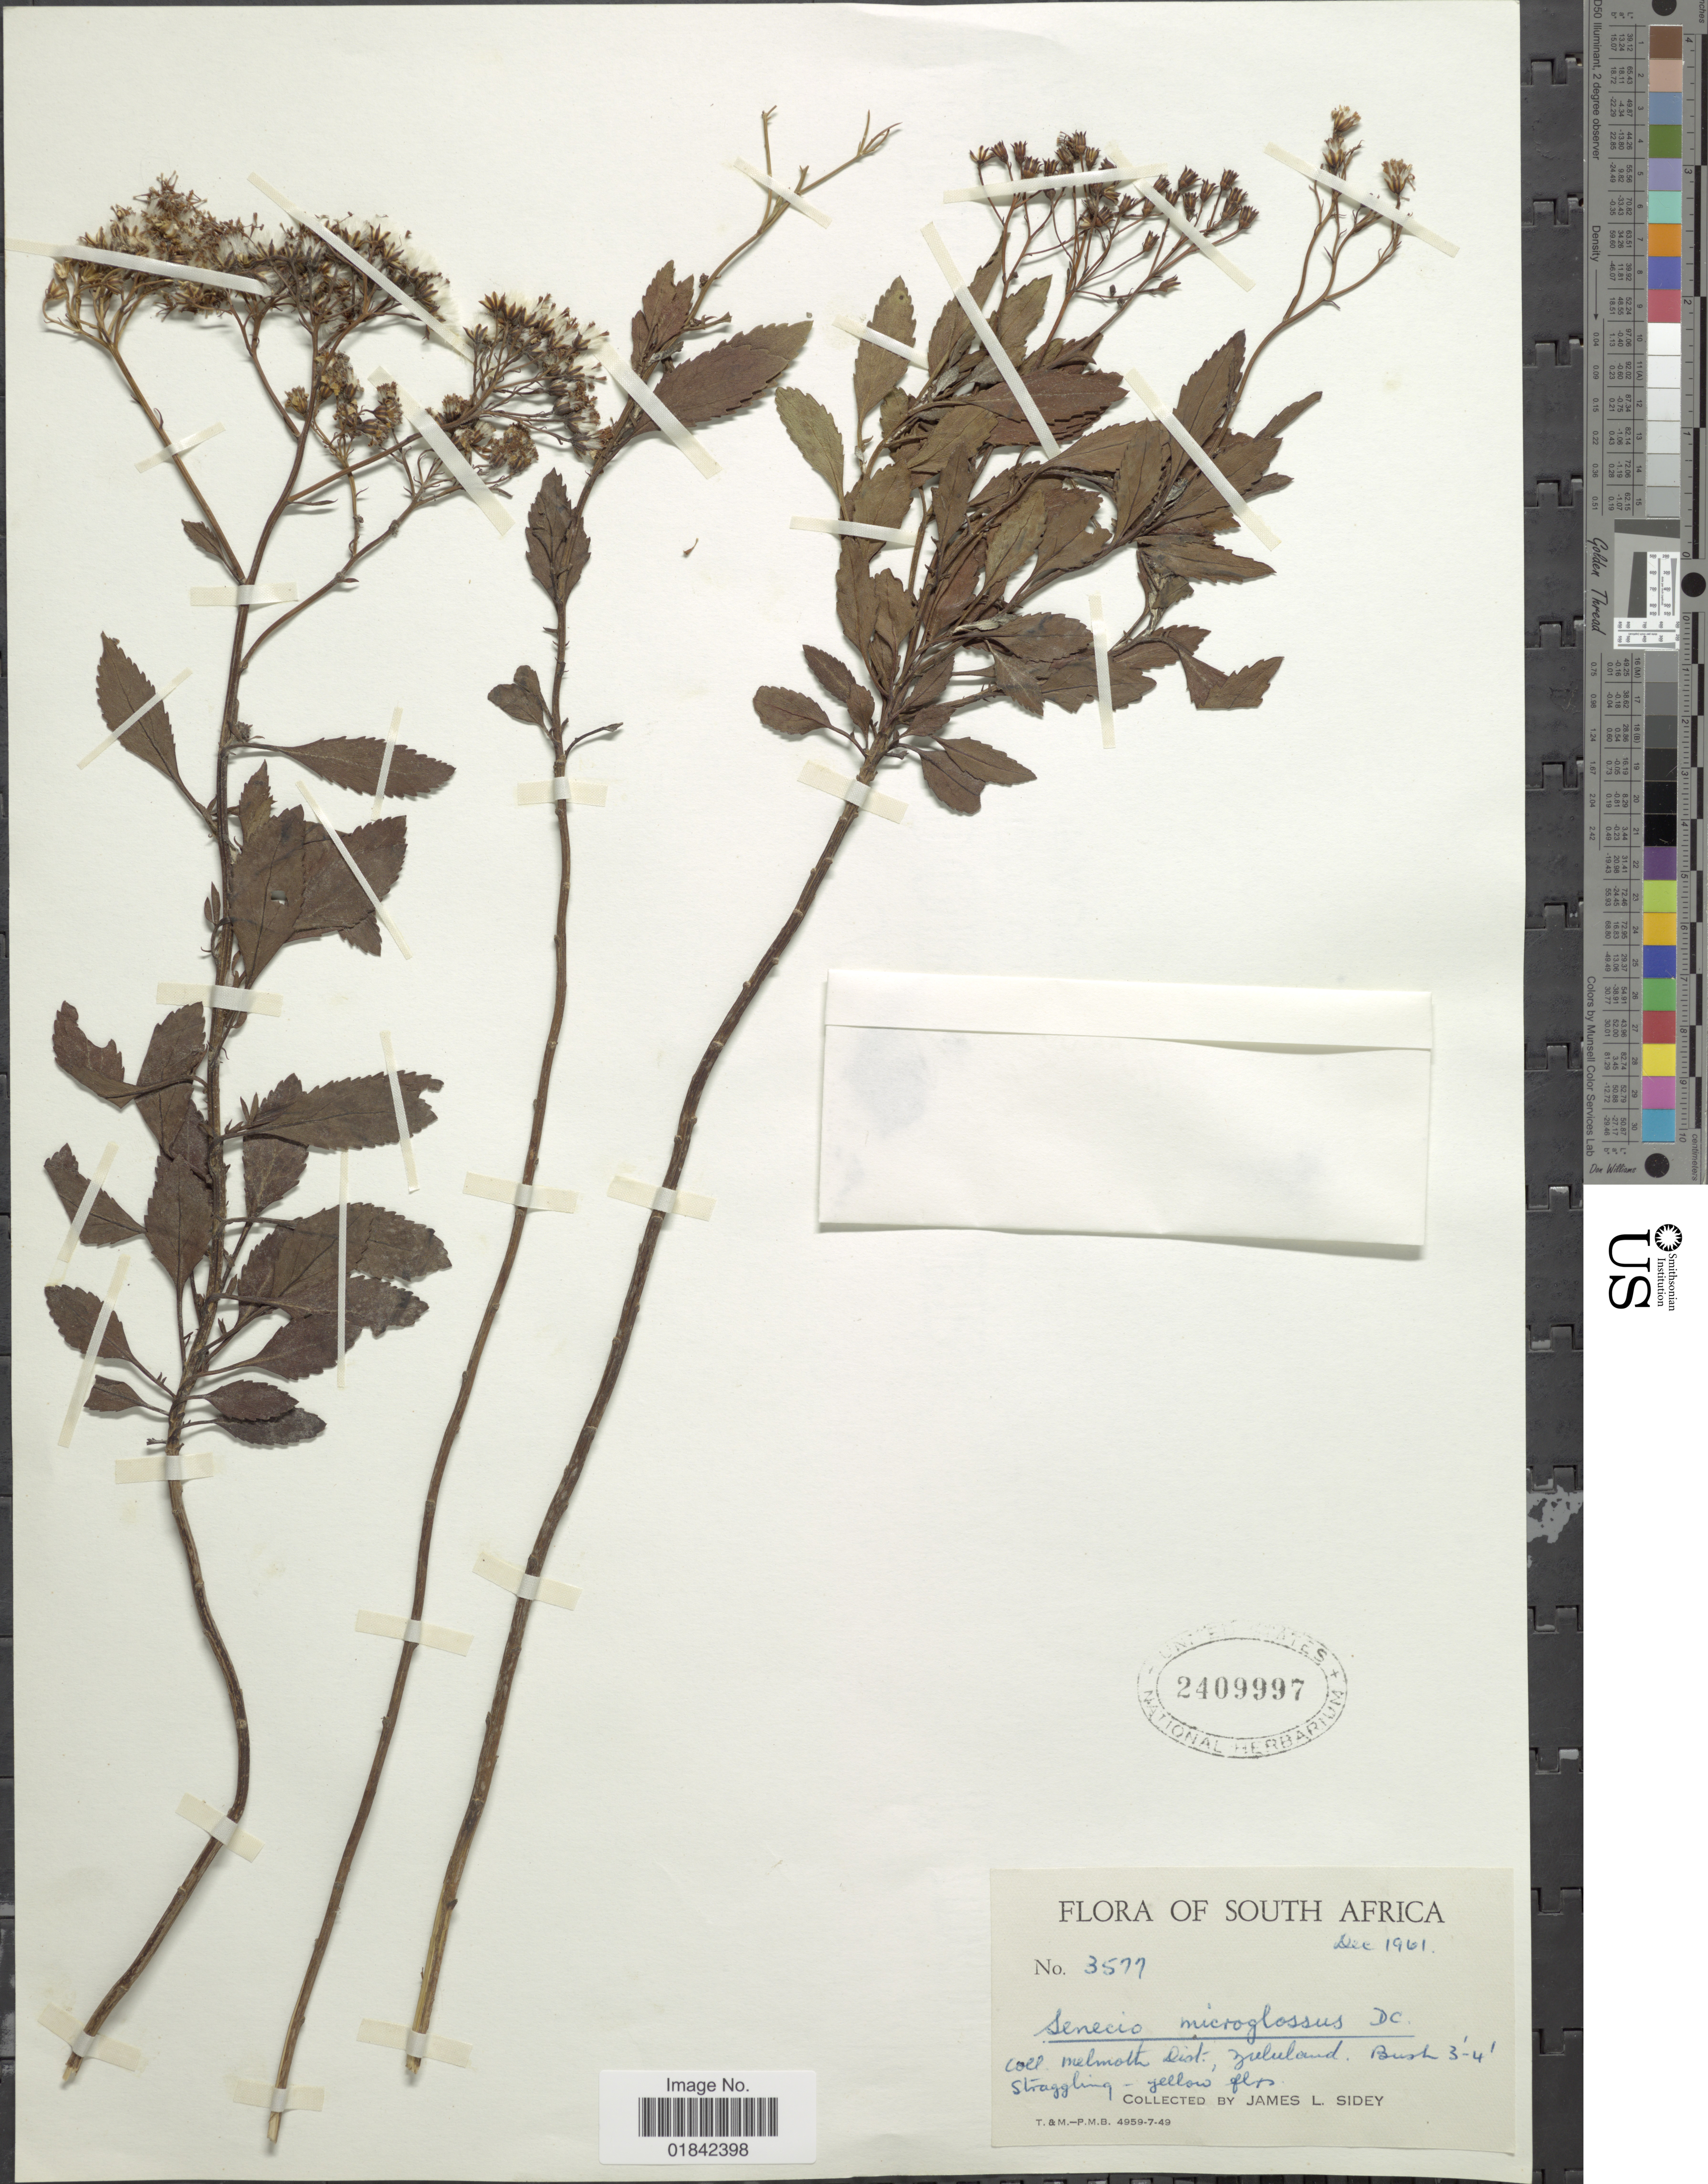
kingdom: Plantae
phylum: Tracheophyta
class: Magnoliopsida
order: Asterales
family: Asteraceae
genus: Senecio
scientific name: Senecio microglossus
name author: DC.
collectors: J. L. Sidey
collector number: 3577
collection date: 1961-12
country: South Africa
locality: Melmoth Distr., Zululand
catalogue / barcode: US 2409997